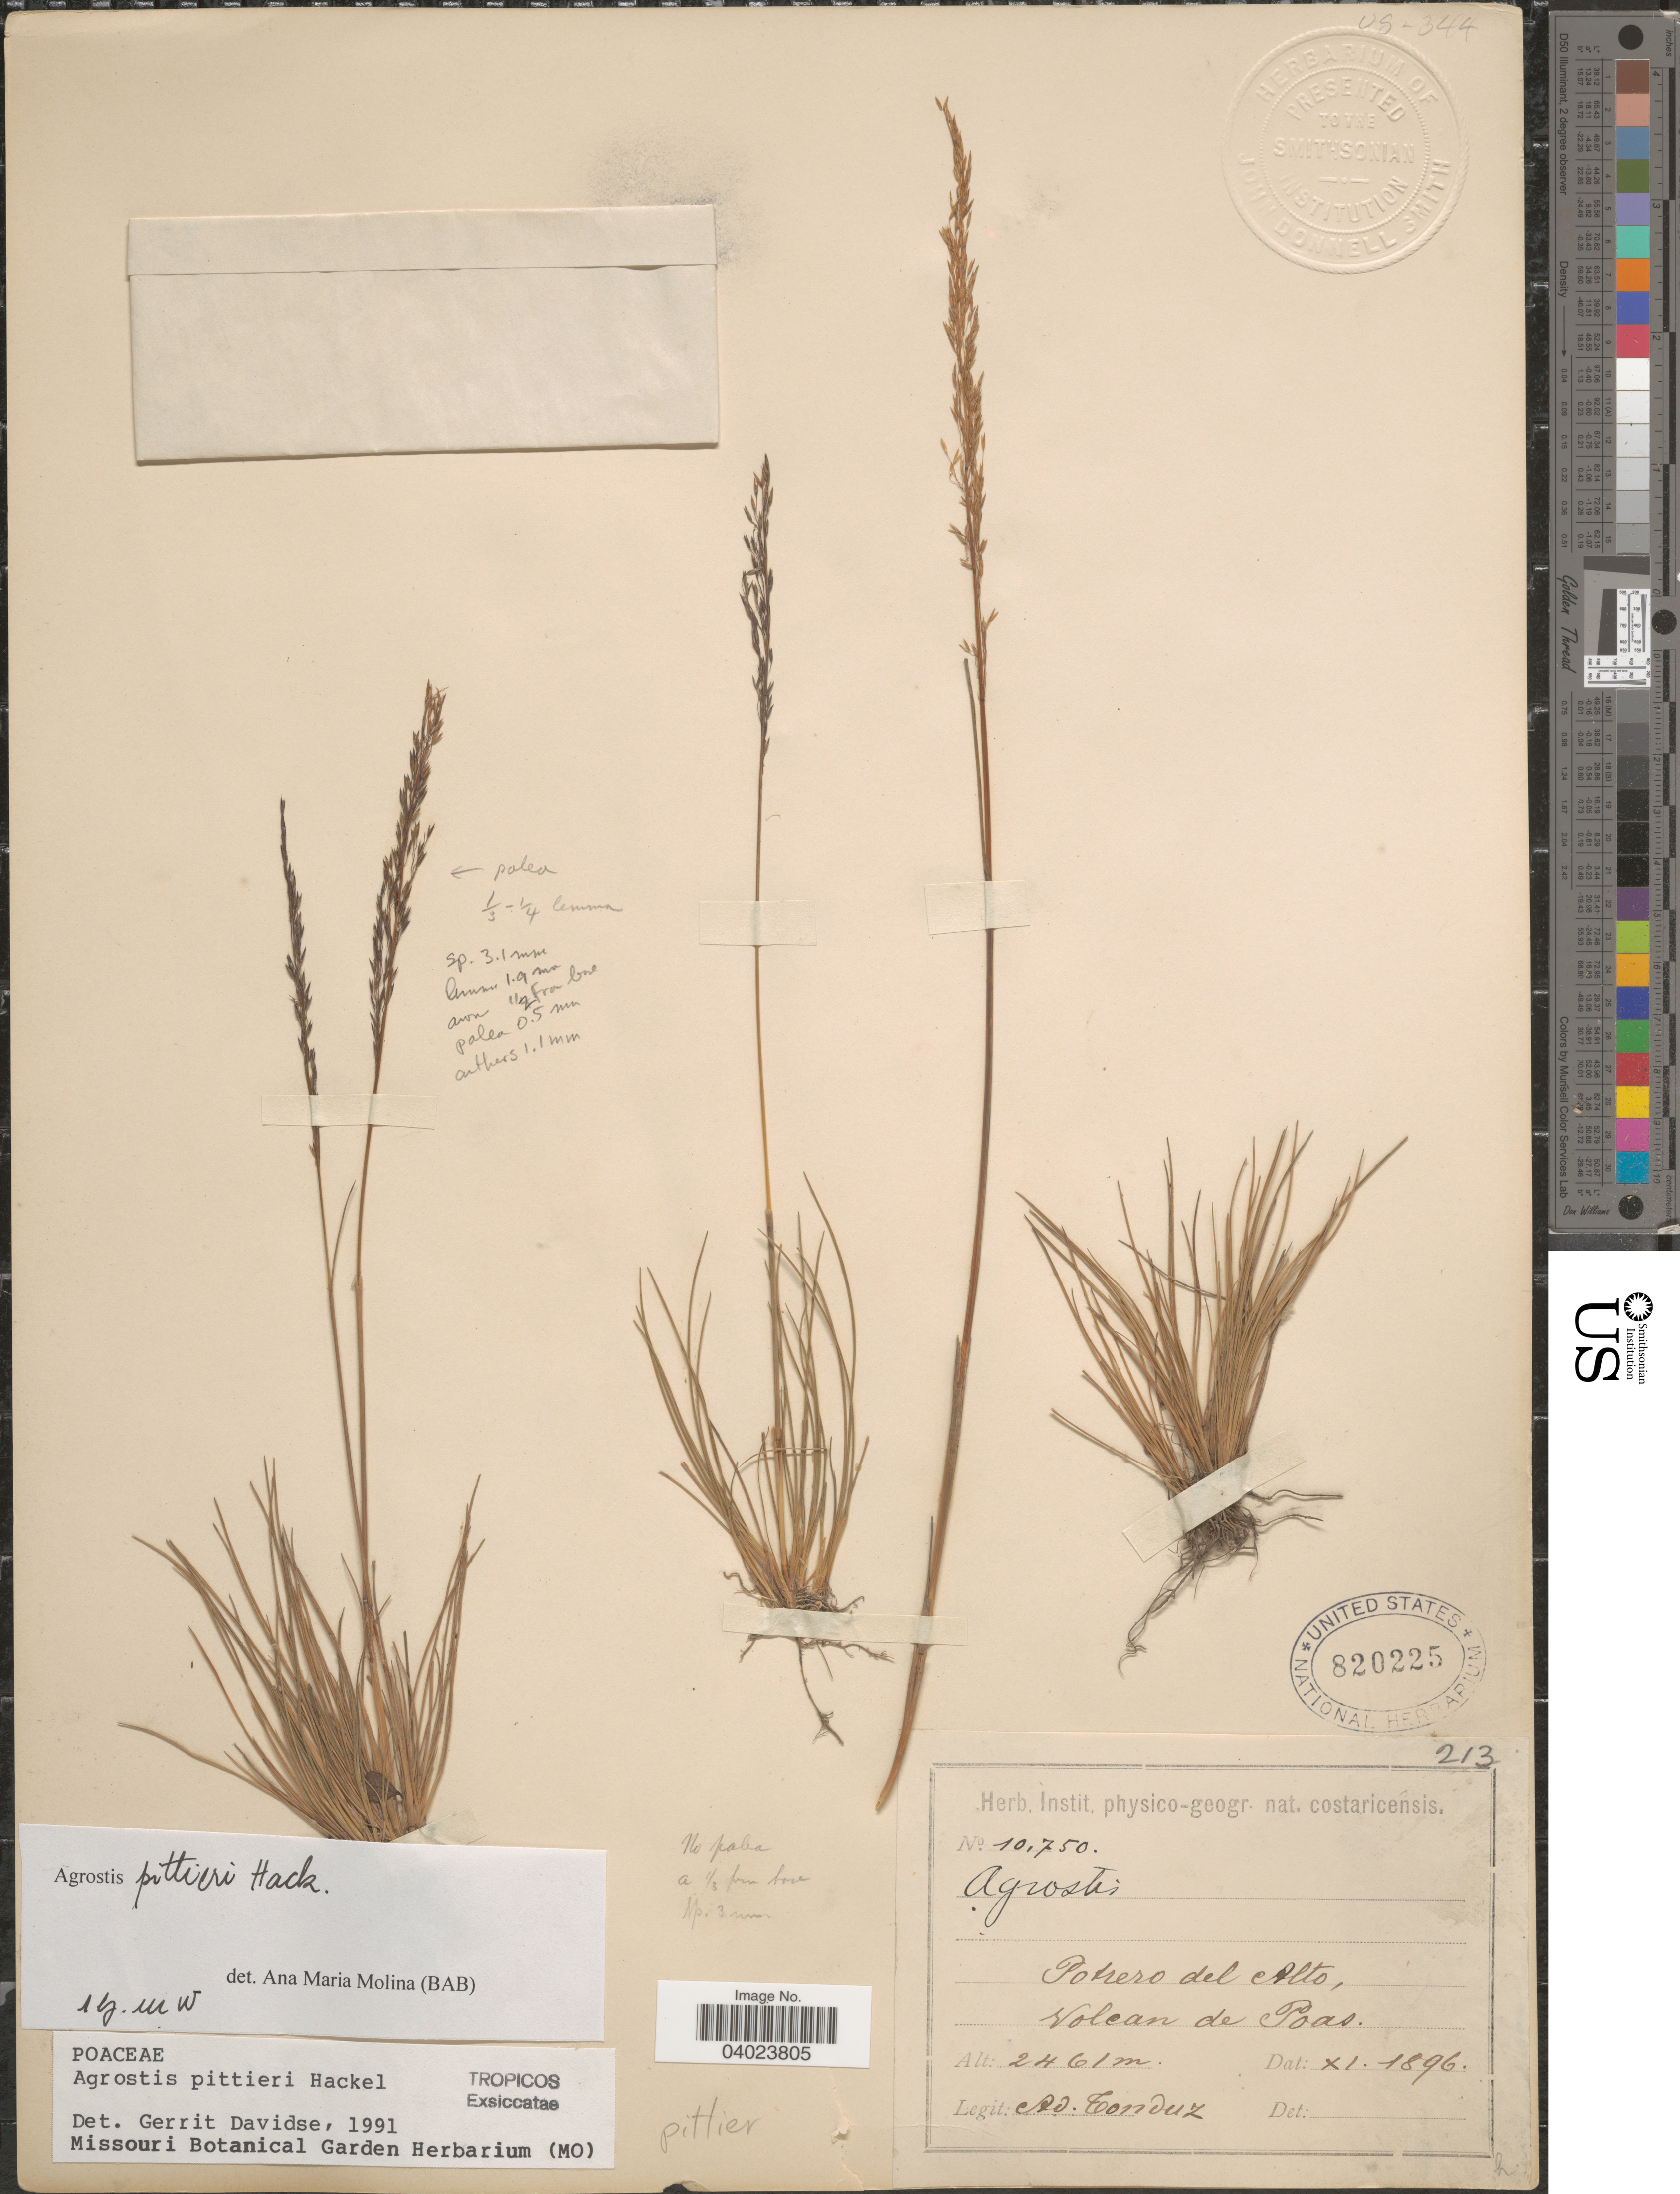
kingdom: Plantae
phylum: Tracheophyta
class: Liliopsida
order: Poales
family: Poaceae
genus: Agrostis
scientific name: Agrostis pittieri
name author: Hack.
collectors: A. Tonduz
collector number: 10750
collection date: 1896-11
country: Costa Rica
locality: Potrero del Alto, Volcan de Poas.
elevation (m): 2461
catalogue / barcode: US 820225